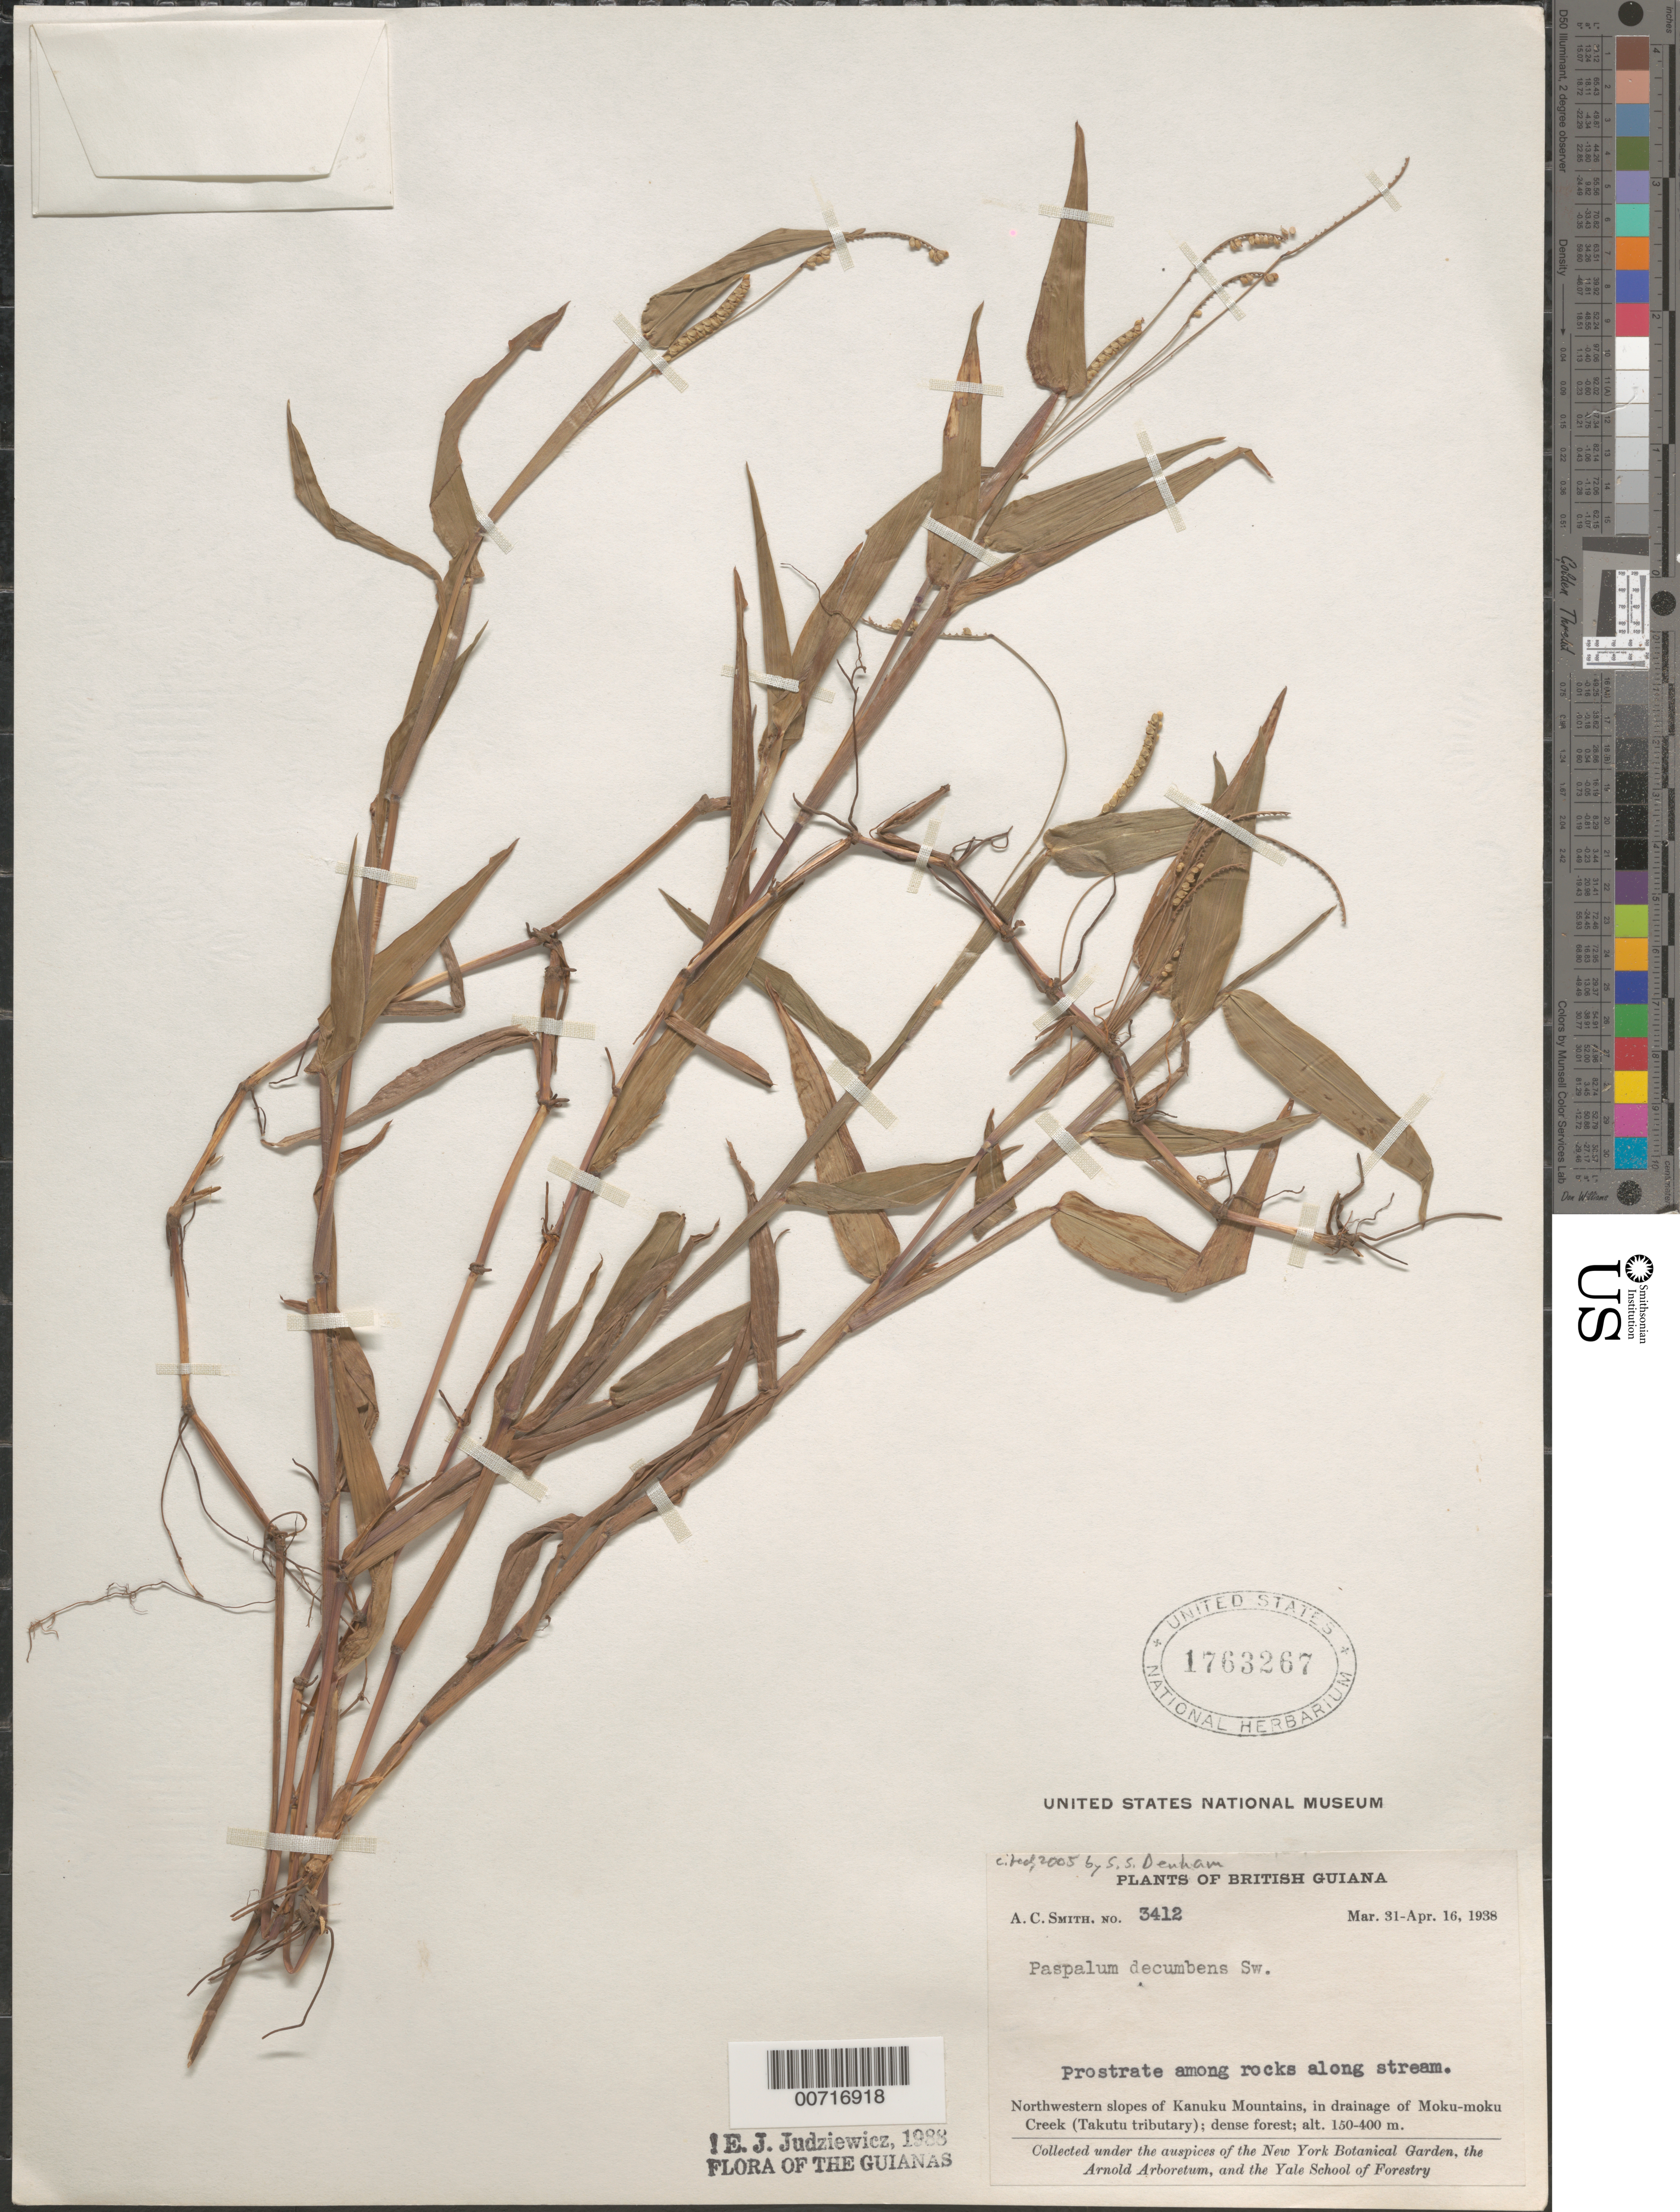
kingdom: Plantae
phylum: Tracheophyta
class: Liliopsida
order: Poales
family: Poaceae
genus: Paspalum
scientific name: Paspalum decumbens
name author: Sw.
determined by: Judziewicz, E. J.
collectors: A. C. Smith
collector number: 3412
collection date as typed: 31-Mar-38 to 16-Apr-38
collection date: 1938-03-31/1938-04-16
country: Guyana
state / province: U. Takutu-U. Essequibo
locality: Kanuku Mts., NW slopes, in drainage of Moku-moku Creek (Takutu tributary)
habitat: Among rocks along stream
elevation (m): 150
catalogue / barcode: US 1763267